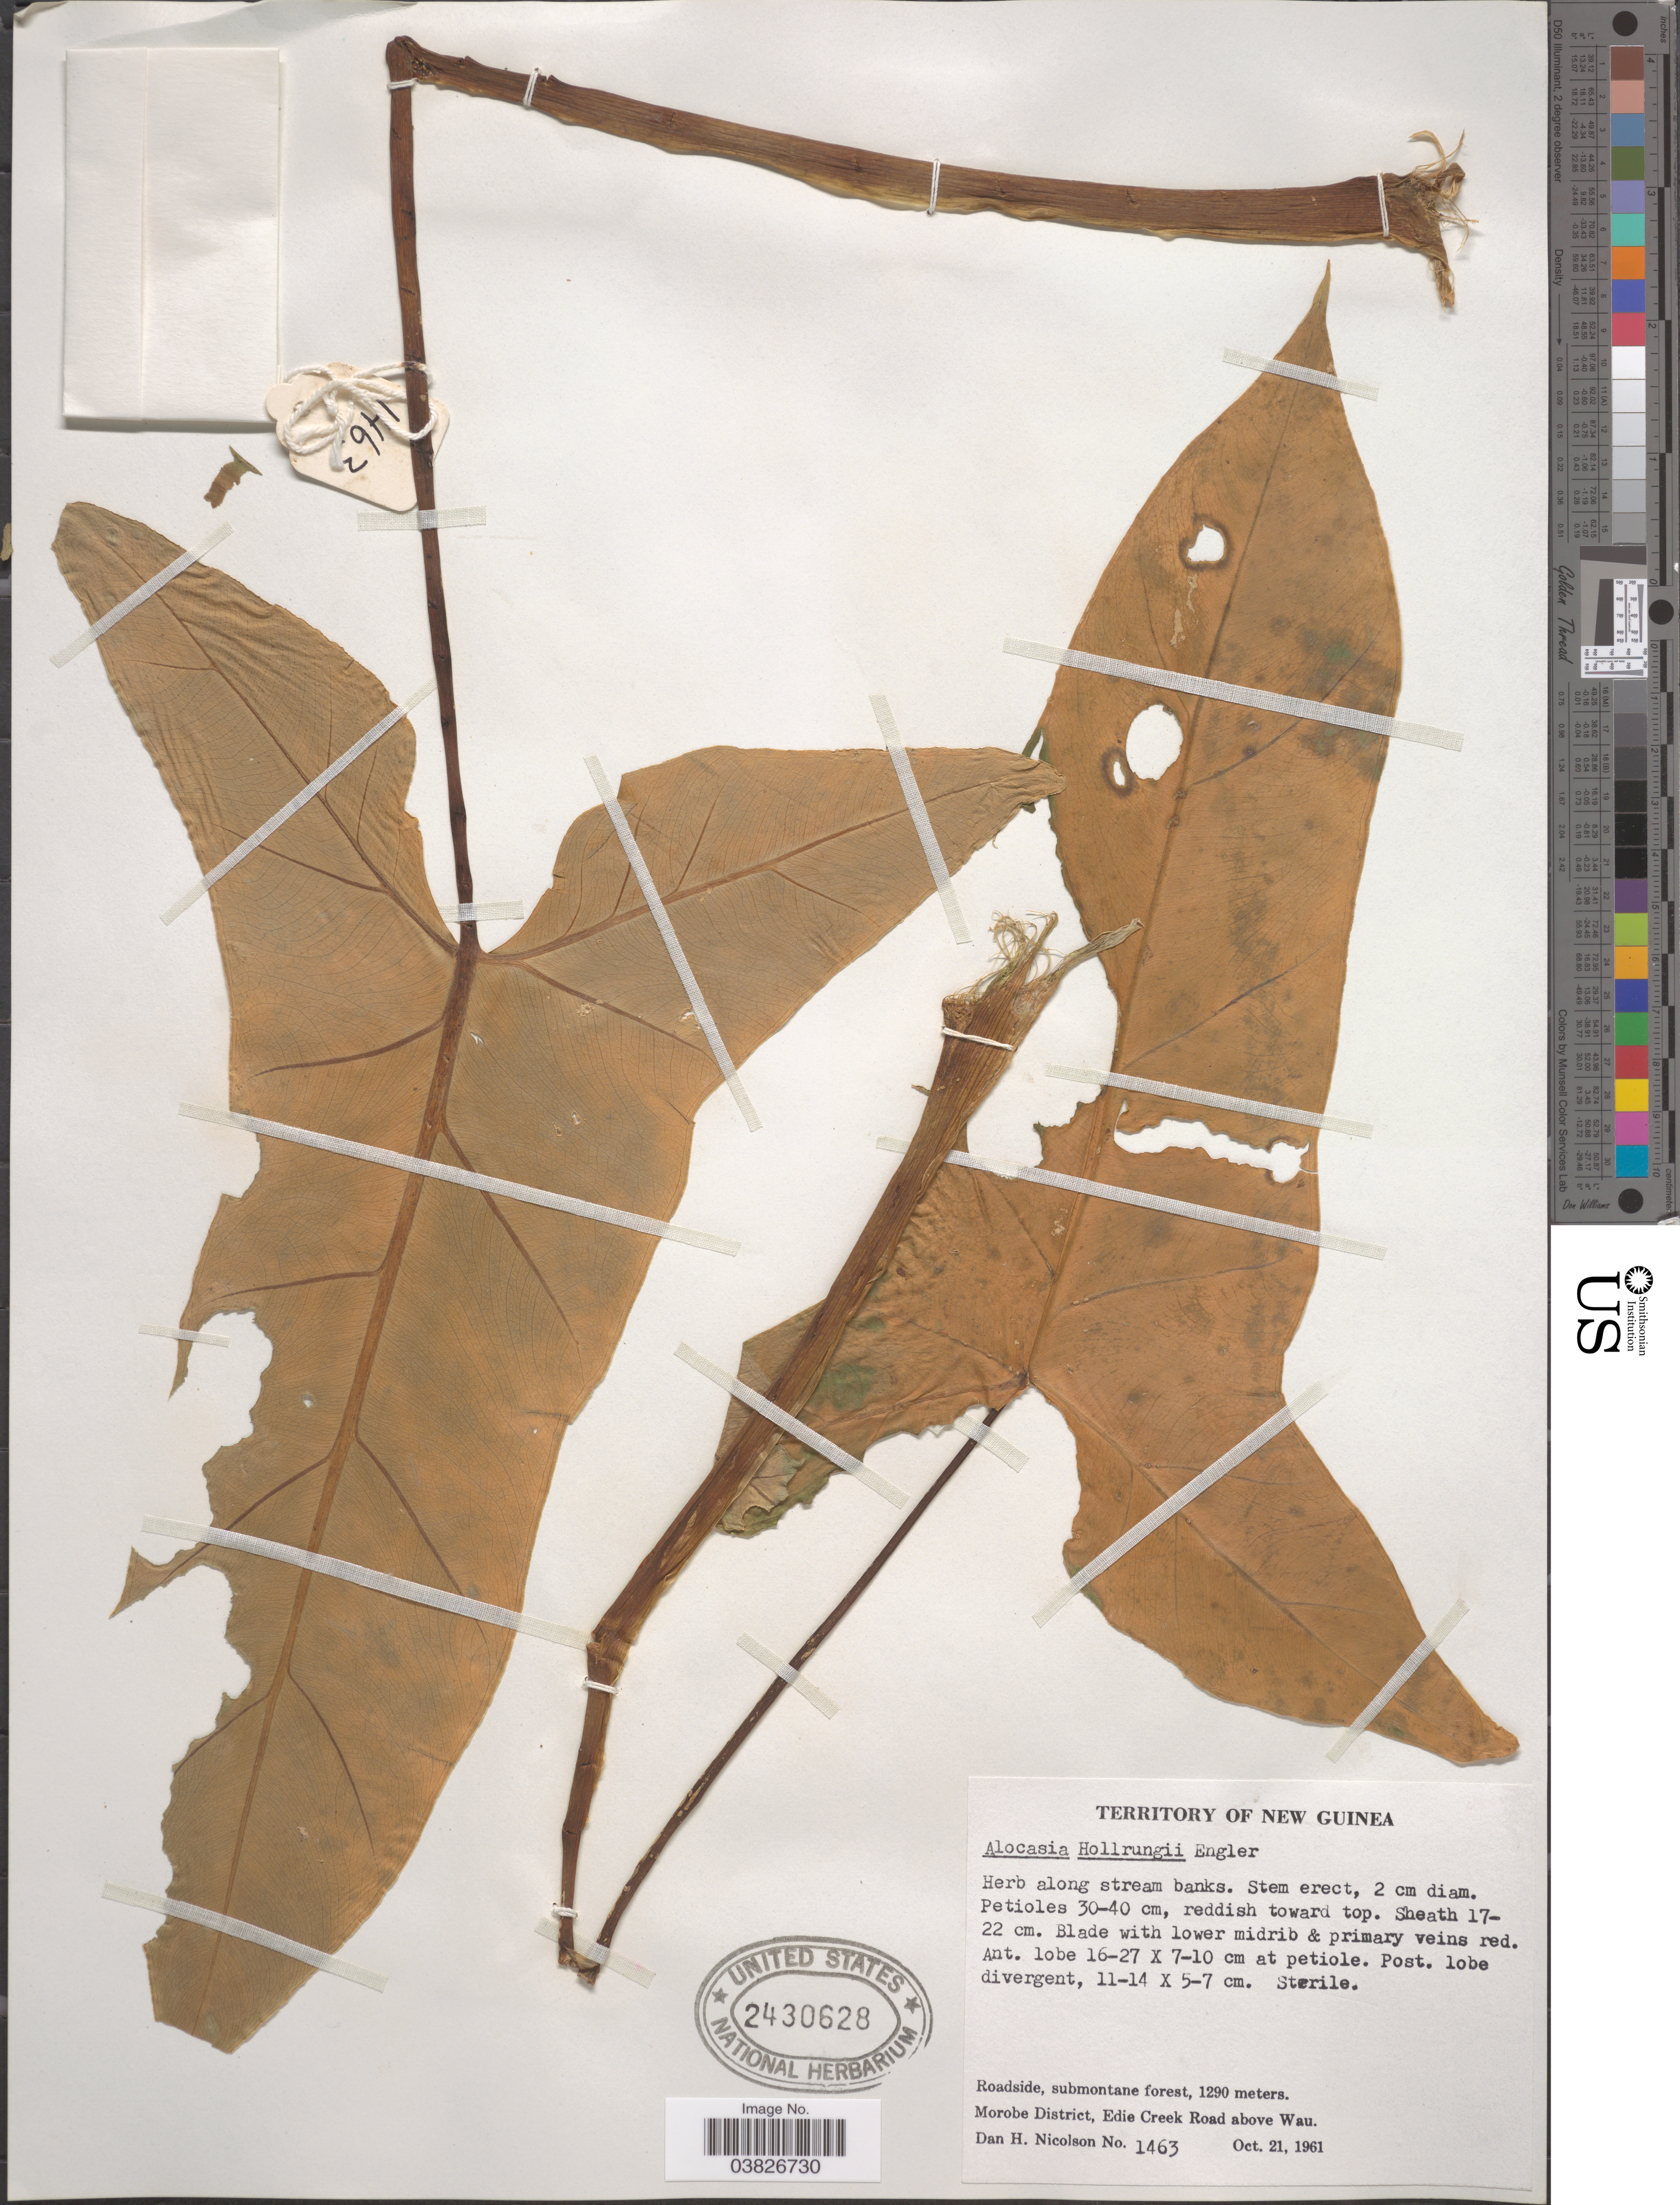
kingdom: Plantae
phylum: Tracheophyta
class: Liliopsida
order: Alismatales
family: Araceae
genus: Alocasia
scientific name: Alocasia hollrungii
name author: Endl.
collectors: D. H. Nicolson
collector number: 1463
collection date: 1961-10-21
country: Papua New Guinea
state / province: Morobe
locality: Territory of New Guinea. Roadside, submontane forest. Morobe District, Edie Creek Road above Wau.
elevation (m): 1290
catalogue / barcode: US 2430628